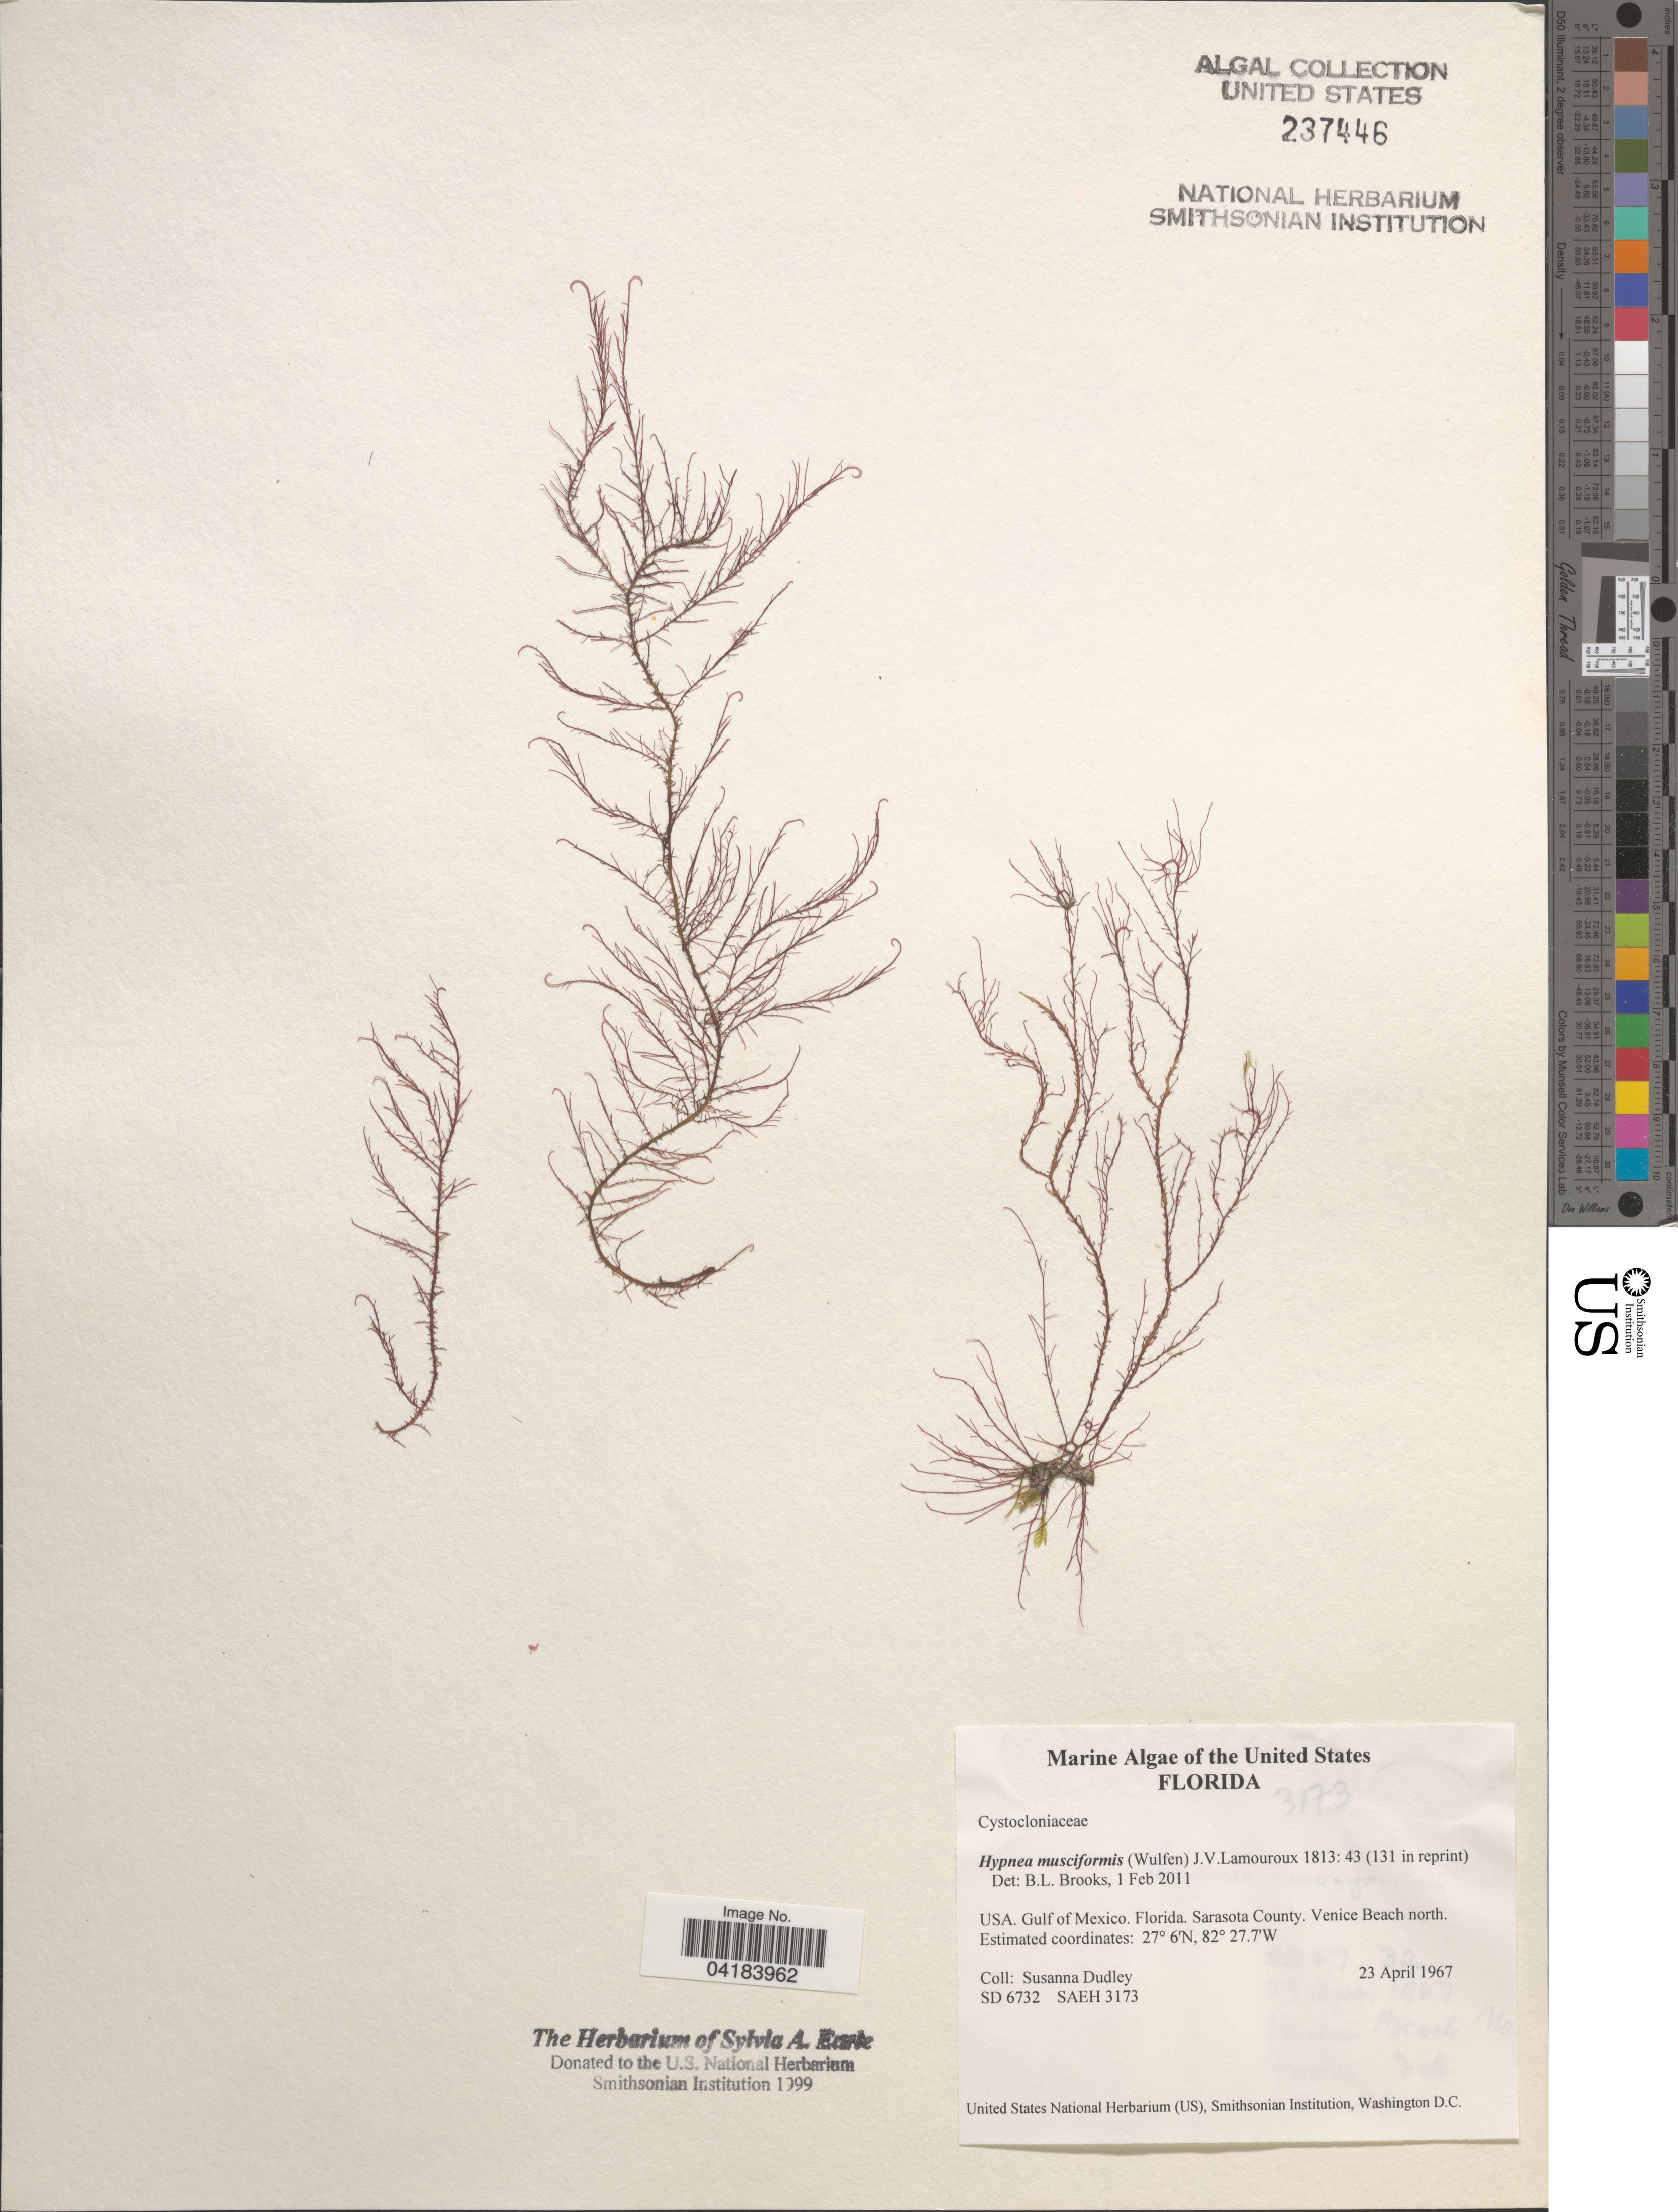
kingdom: Plantae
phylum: Rhodophyta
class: Florideophyceae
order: Gigartinales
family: Cystocloniaceae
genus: Hypnea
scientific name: Hypnea musciformis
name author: (Wulfen) J.V.Lamouroux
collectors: S. Dudley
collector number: SE6732/SAEH3173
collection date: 1967-04-23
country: United States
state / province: Florida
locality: Gulf of Mexico. Sarasota County. Venice Beach north.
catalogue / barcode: US 237446